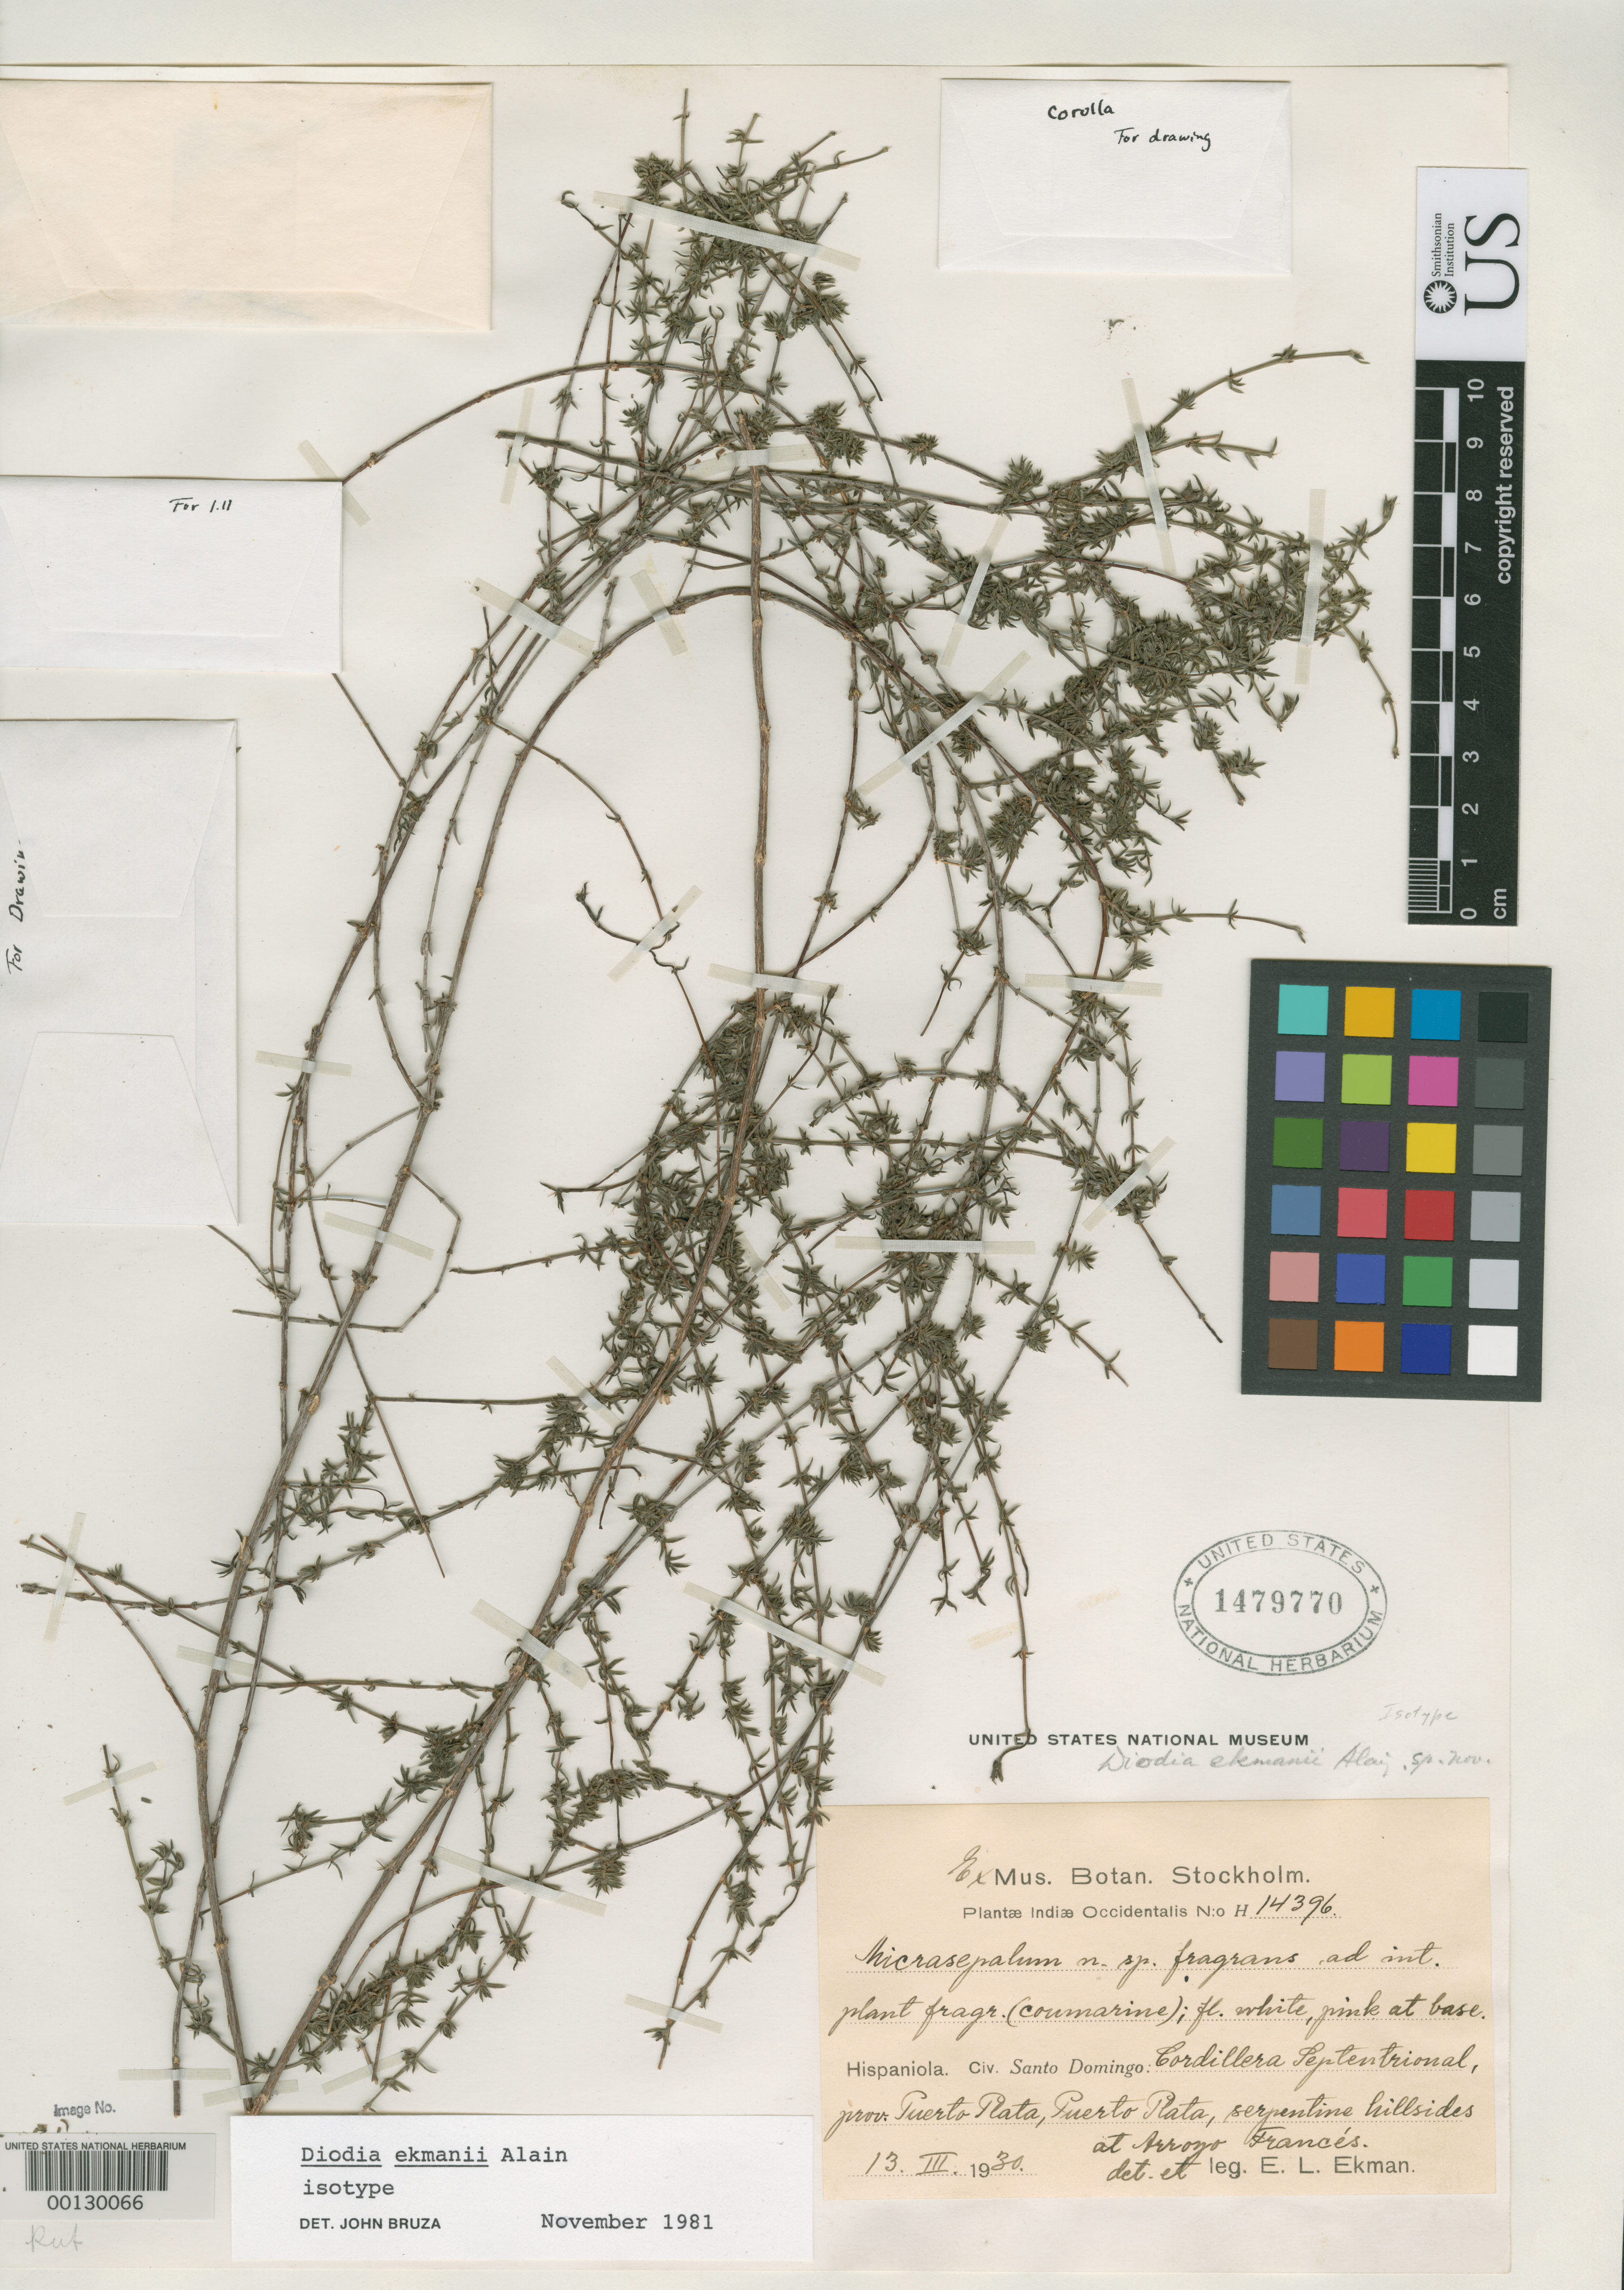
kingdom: Plantae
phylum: Tracheophyta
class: Magnoliopsida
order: Gentianales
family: Rubiaceae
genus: Diodia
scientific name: Diodia ekmanii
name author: Alain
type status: Isotype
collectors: E. L. Ekman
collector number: H 14396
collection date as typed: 13 Mar 1930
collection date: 1930-03-13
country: Dominican Republic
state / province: Puerto Plata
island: Hispaniola Island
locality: Arrogo Francea.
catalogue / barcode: US 1479770